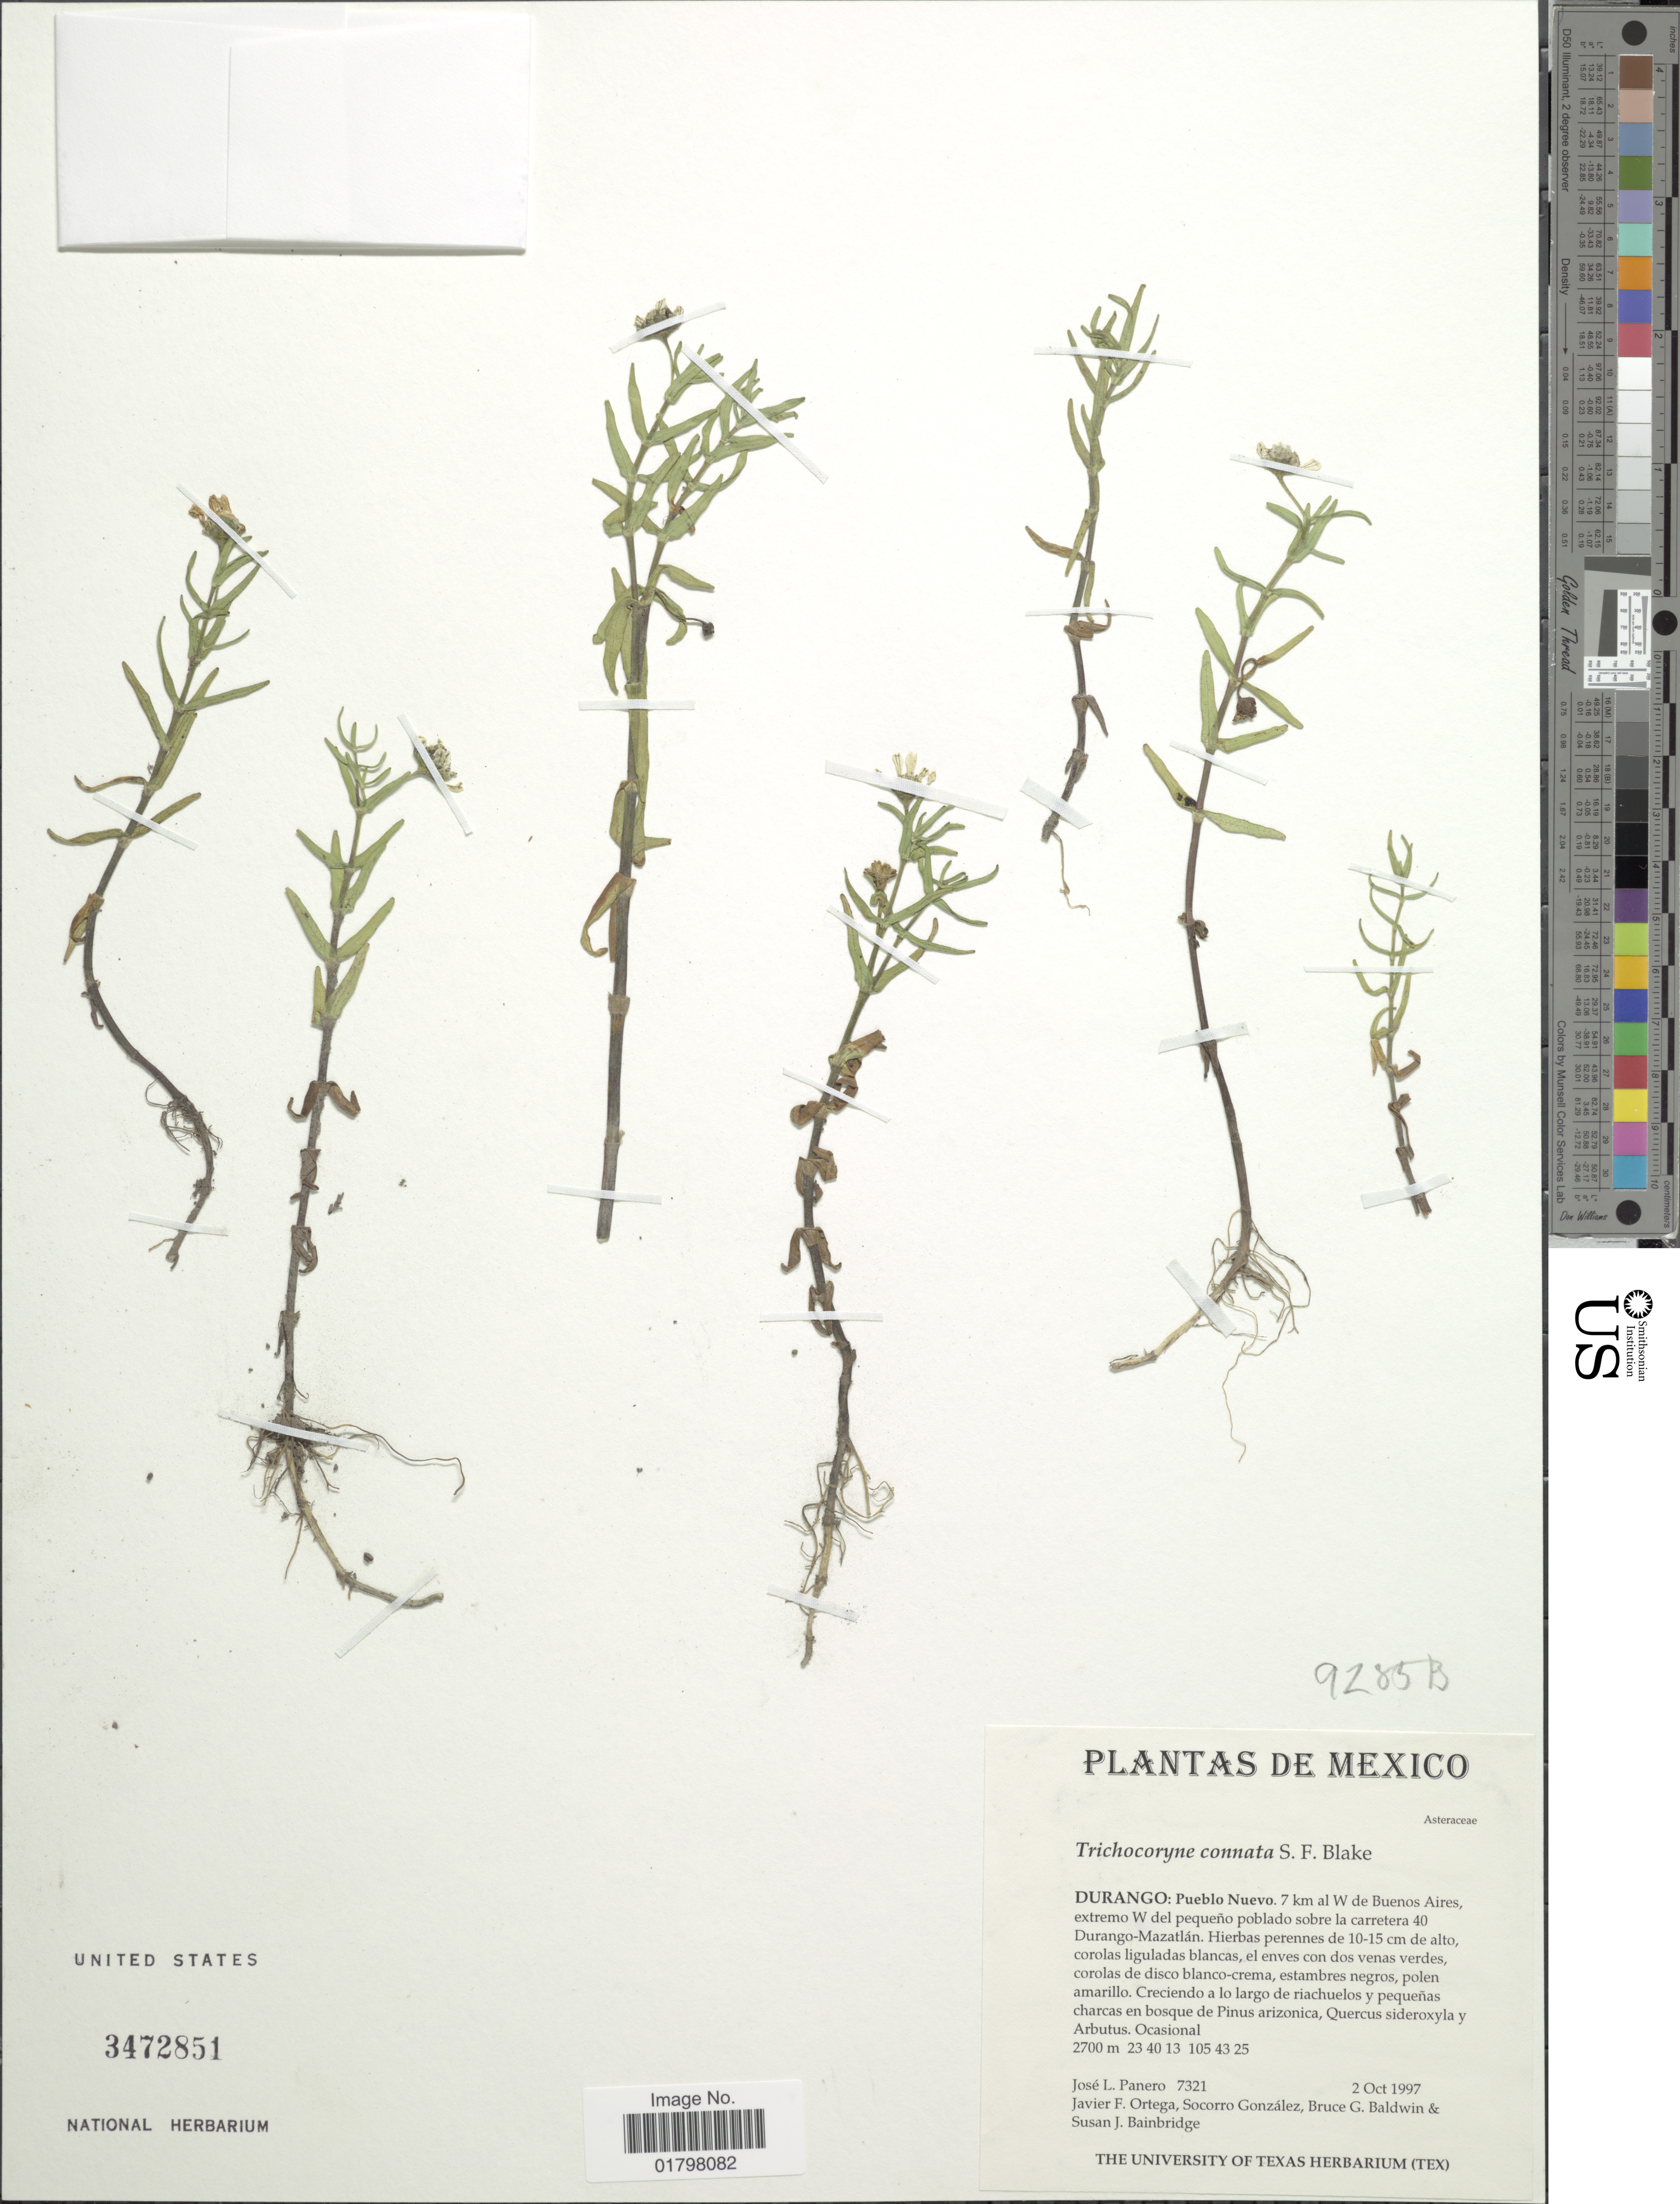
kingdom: Plantae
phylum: Tracheophyta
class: Magnoliopsida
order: Asterales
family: Asteraceae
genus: Trichocoryne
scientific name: Trichocoryne connata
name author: S.F. Blake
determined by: Skibicki, Samuel V.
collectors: J. L. Panero, J. Ortega, S. González, B. Baldwin & S. Bainbridge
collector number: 7321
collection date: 1997-10-02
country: Mexico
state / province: Durango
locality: Durango: Pueblo Nuevo. 7 km al W de Buenos Aires, extremo W del pequeño poblado sobre la carretera 40 Durango-Mazatlán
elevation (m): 2700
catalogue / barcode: US 3472851